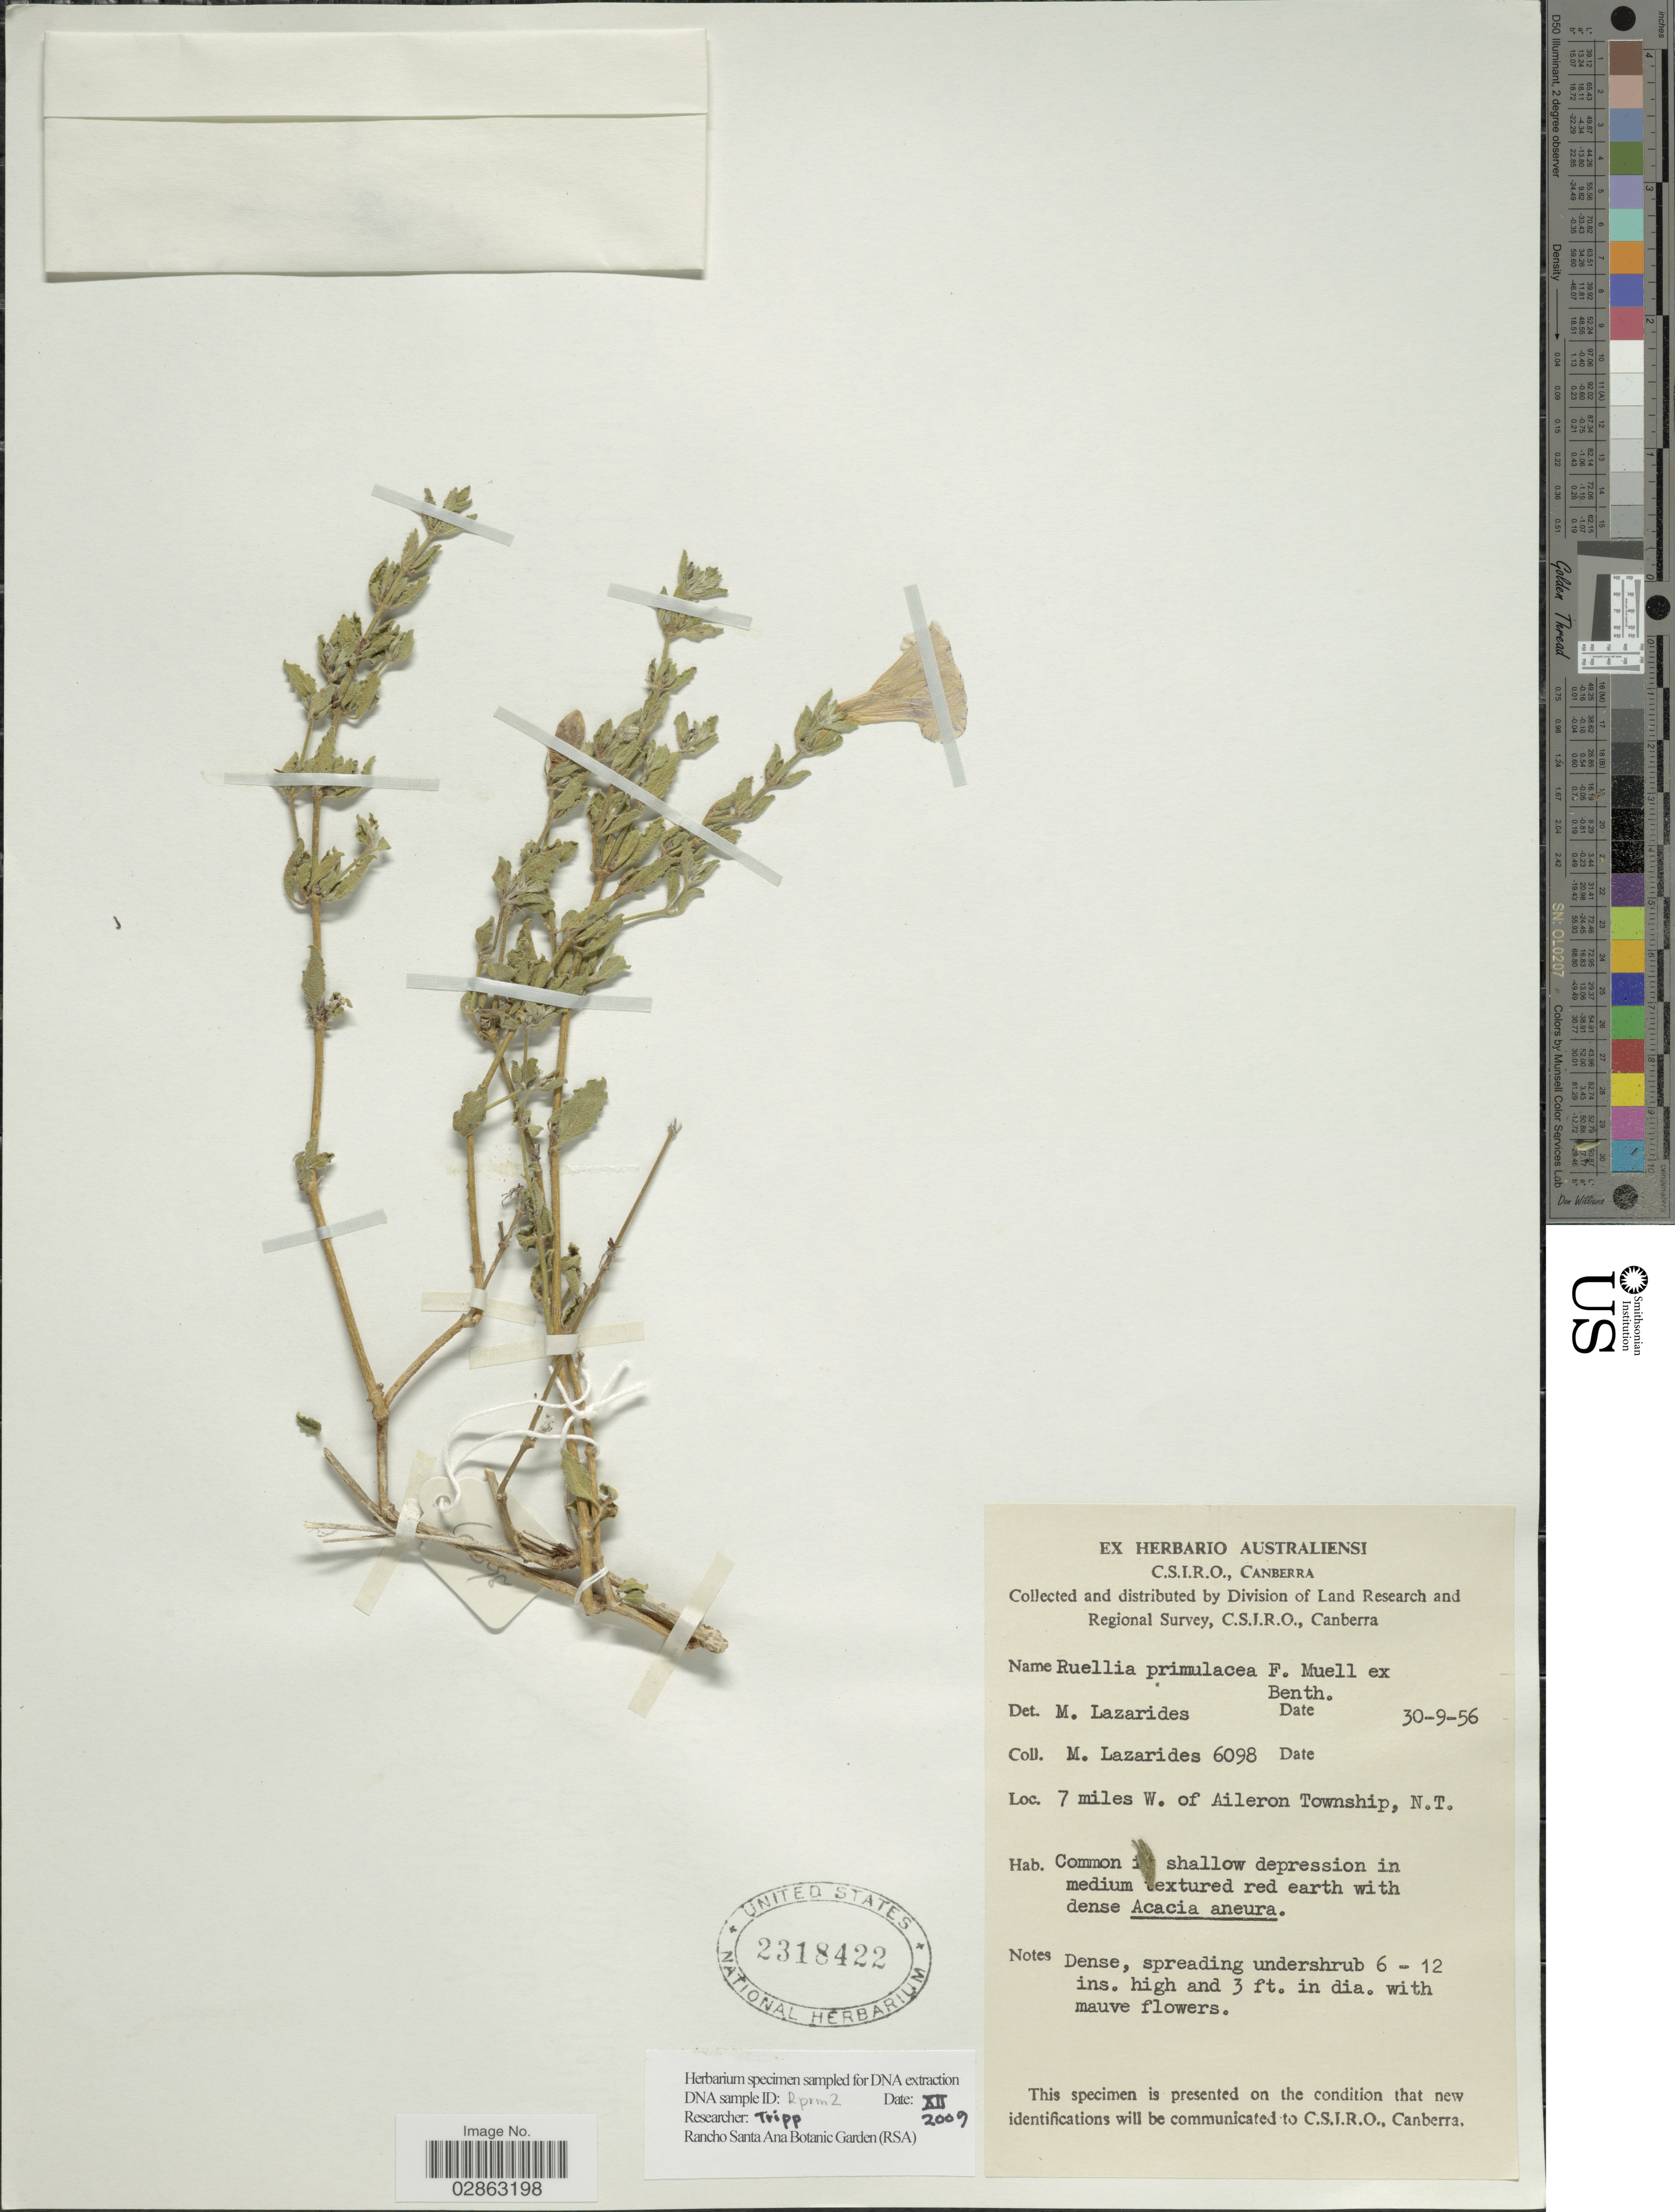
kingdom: Plantae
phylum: Tracheophyta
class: Magnoliopsida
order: Lamiales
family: Acanthaceae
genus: Ruellia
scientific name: Ruellia primulacea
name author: F. Muell. ex Benth.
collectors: M. Lazarides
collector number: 6098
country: Australia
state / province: Northern Territory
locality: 7 miles W. of Aileron Township, N.T.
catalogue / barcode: US 2318422